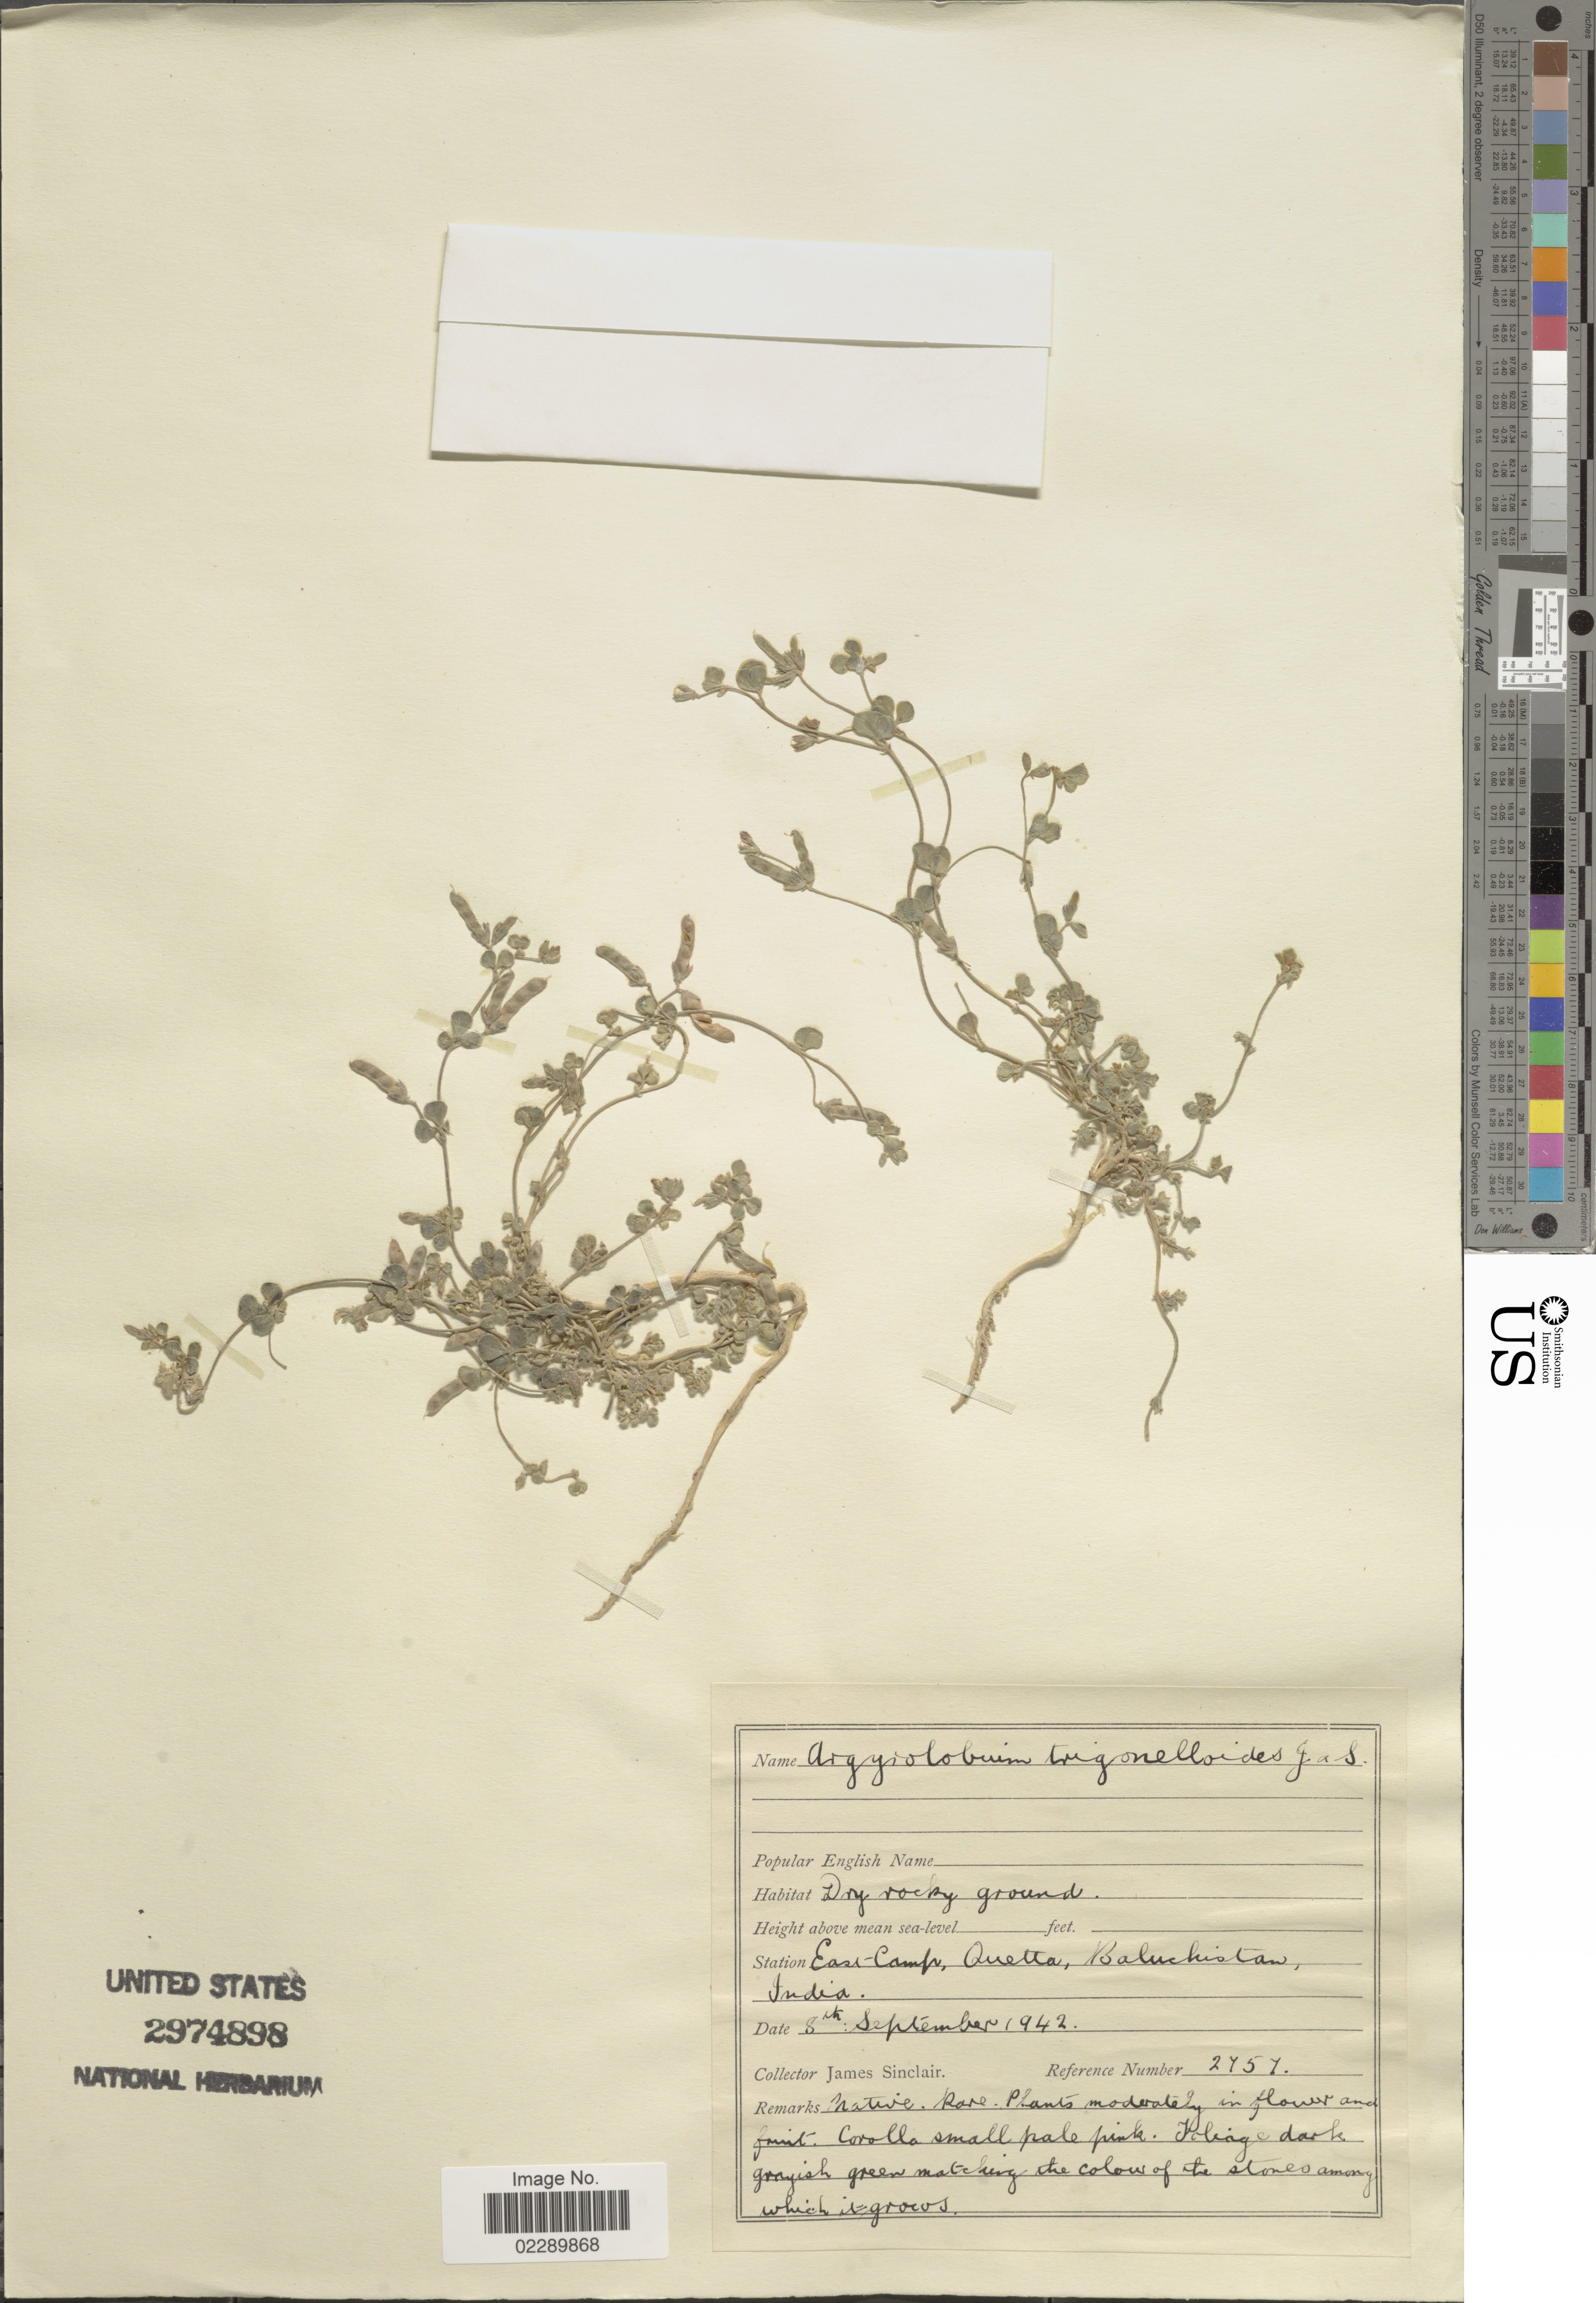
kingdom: Plantae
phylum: Tracheophyta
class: Magnoliopsida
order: Fabales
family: Fabaceae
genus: Argyrolobium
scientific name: Argyrolobium trigonelloides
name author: Jaub. & Spach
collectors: J. Sinclair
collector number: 2757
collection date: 1942-09-08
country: India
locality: East-Camp Quetta, Baluchistan, India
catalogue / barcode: US 2974898